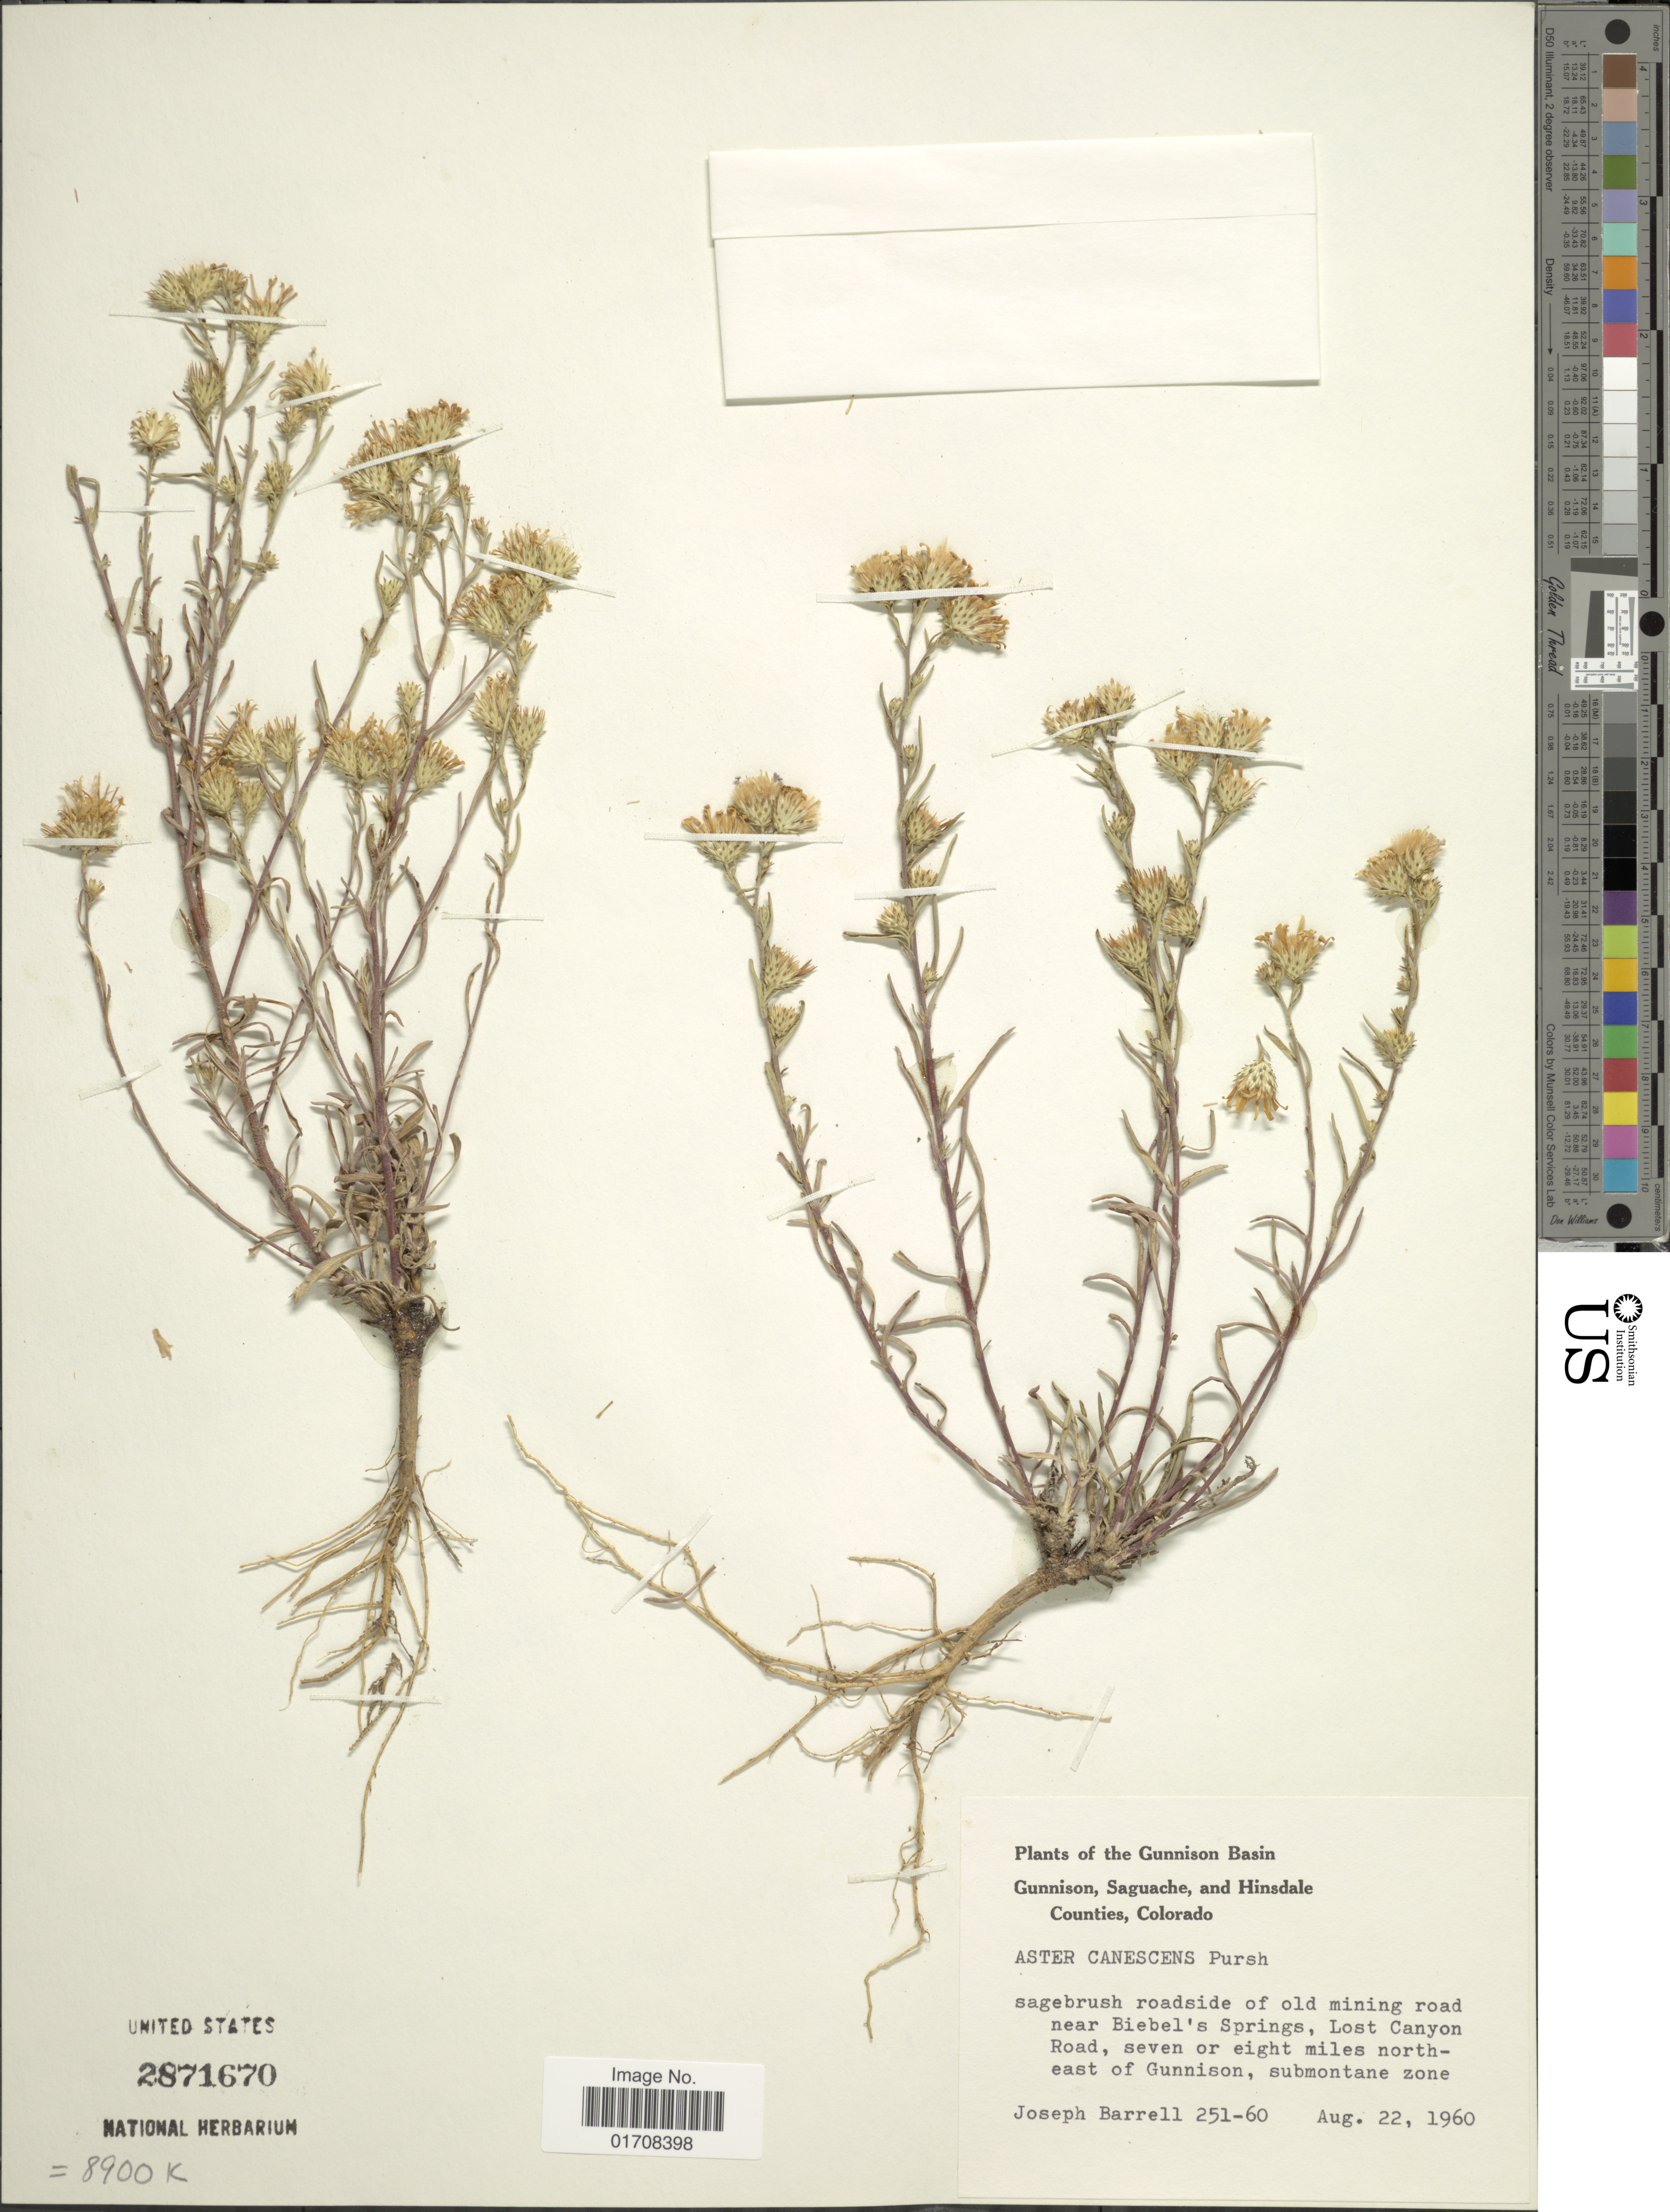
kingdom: Plantae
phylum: Tracheophyta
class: Magnoliopsida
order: Asterales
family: Asteraceae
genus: Machaeranthera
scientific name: Machaeranthera canescens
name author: (Pursh) A. Gray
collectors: J. Barrell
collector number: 251-60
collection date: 1960-08-22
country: United States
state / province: Colorado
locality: Gunnison Basin, near Biebel's Springs, Lost Canyon Road, seven or eight miles northeast of Gunnison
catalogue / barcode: US 2871670